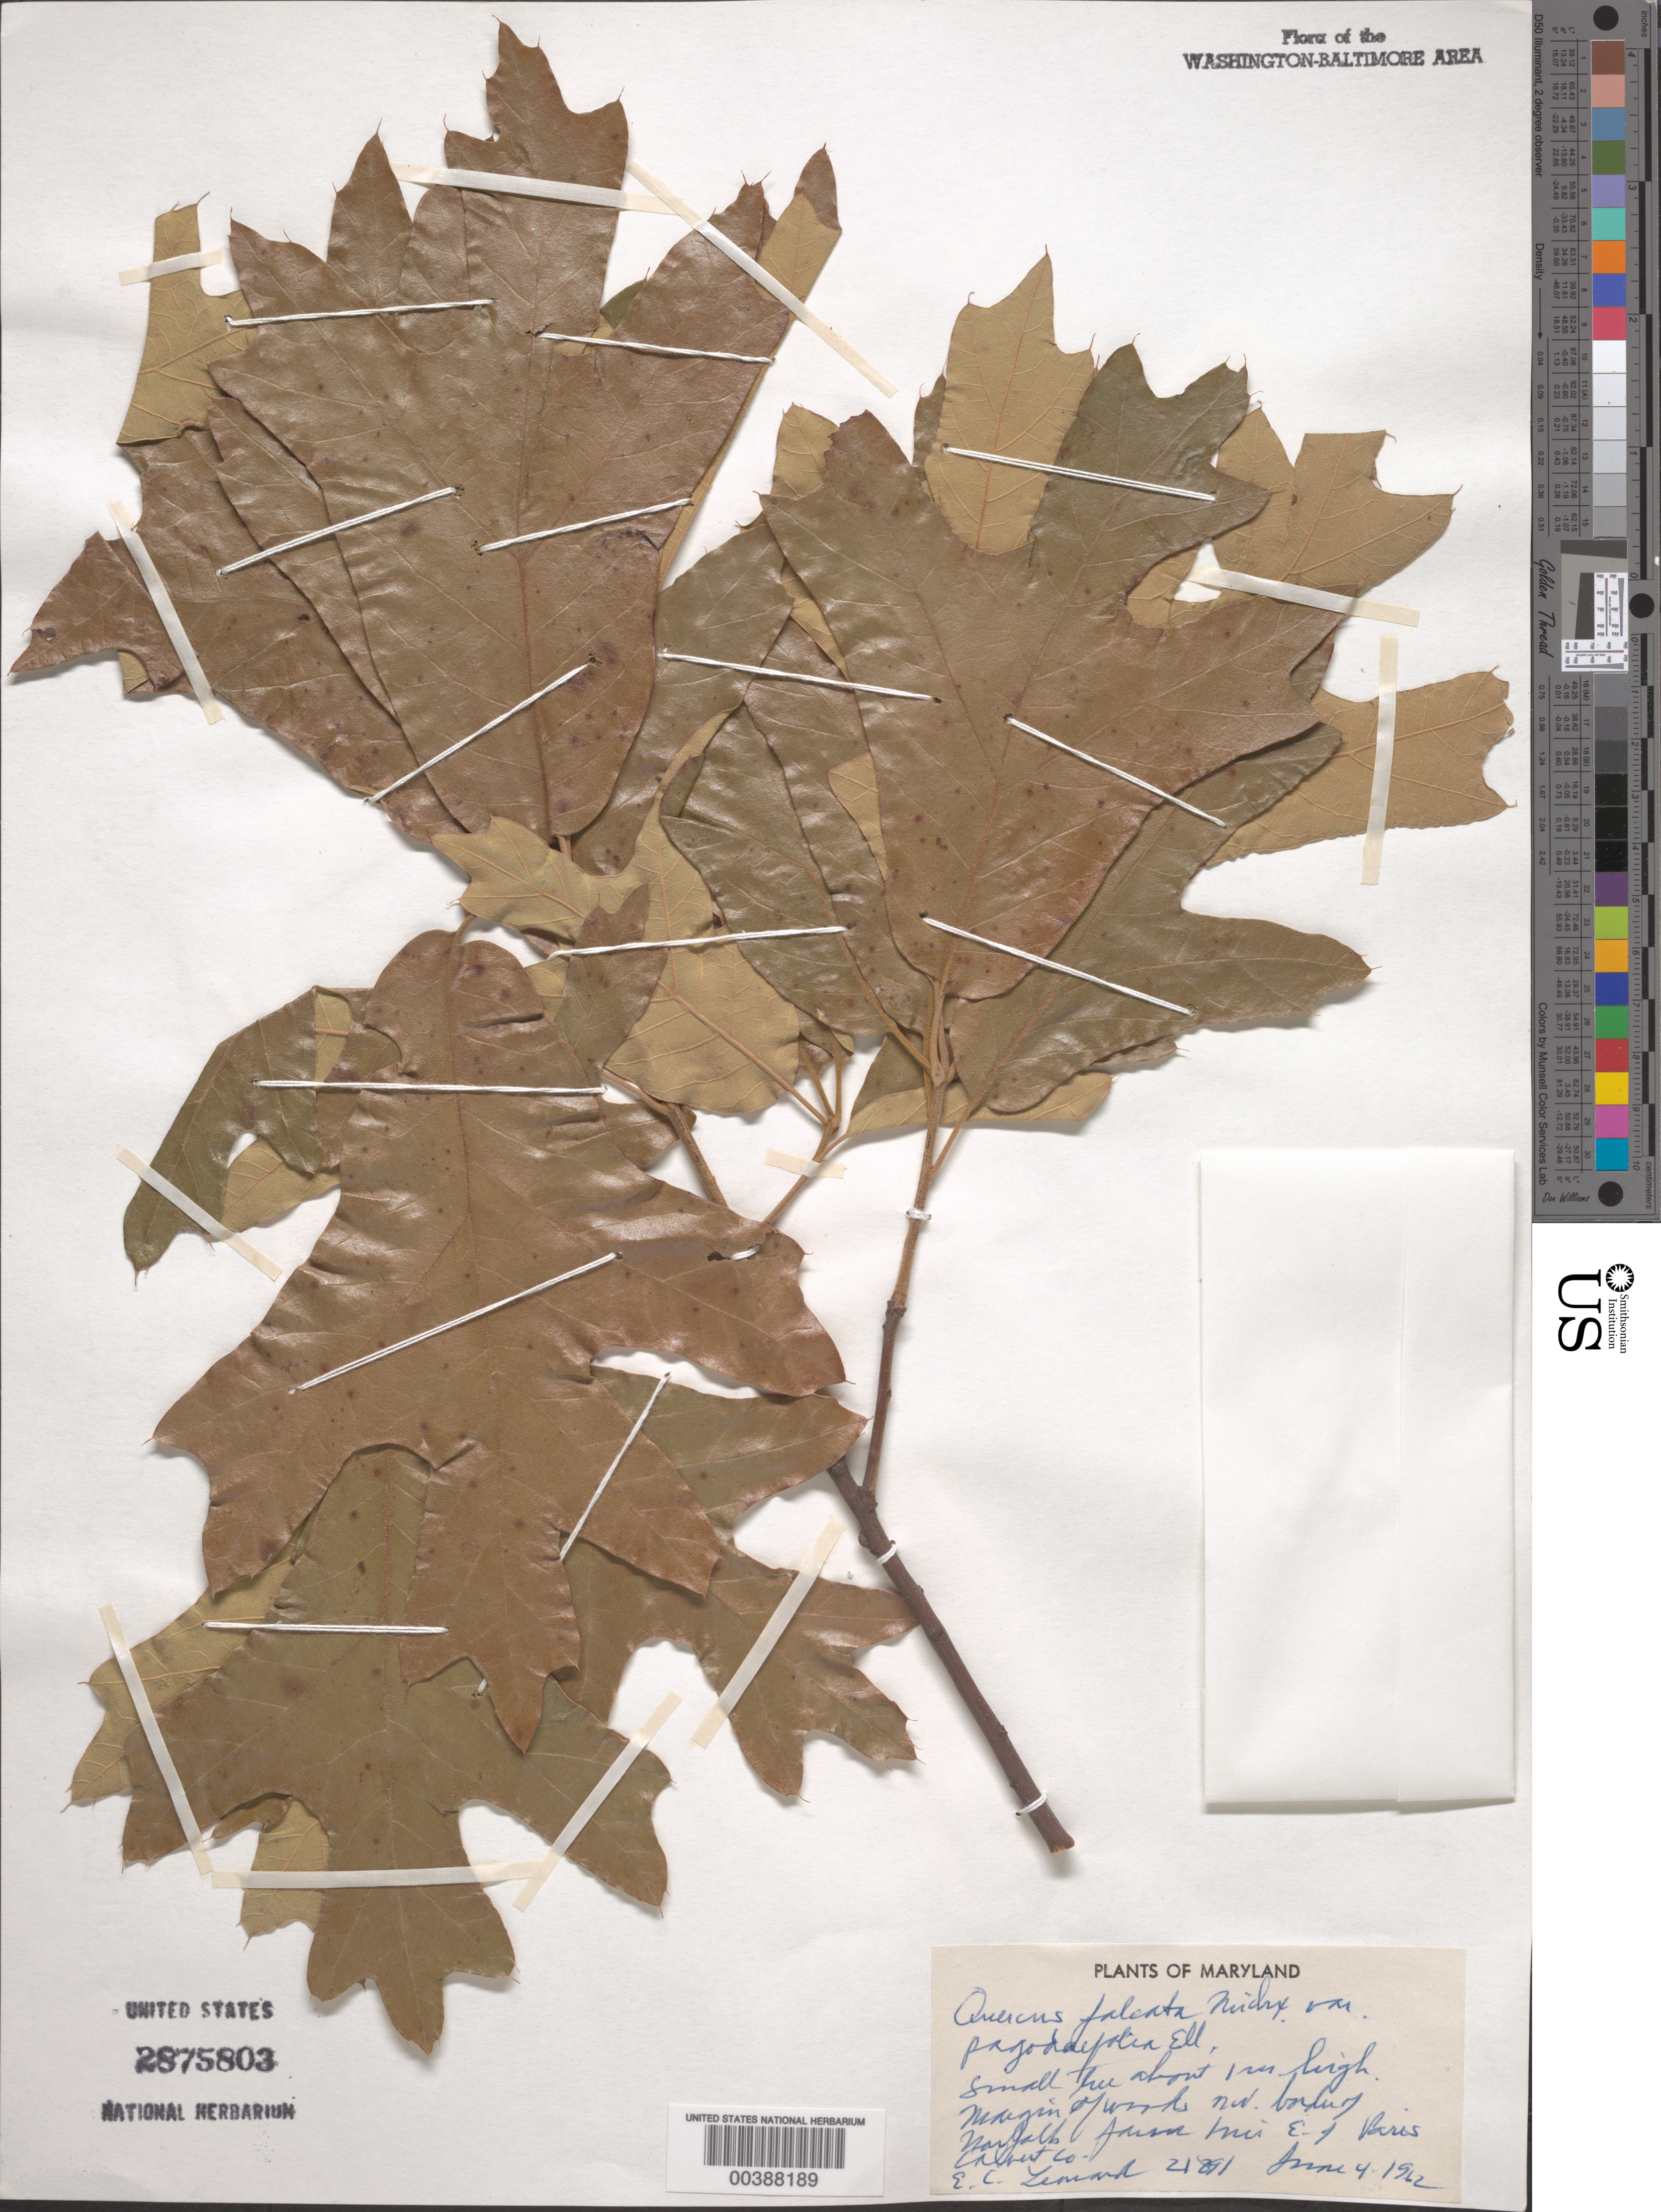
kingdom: Plantae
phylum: Tracheophyta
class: Magnoliopsida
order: Fagales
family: Fagaceae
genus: Quercus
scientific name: Quercus falcata var. pagodifolia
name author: Elliott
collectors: E. C. Leonard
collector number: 21891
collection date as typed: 04 Jun 1962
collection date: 1962-06-04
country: United States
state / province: Maryland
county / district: Calvert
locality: East of Paris, Norfolk Farm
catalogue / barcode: US 2875803